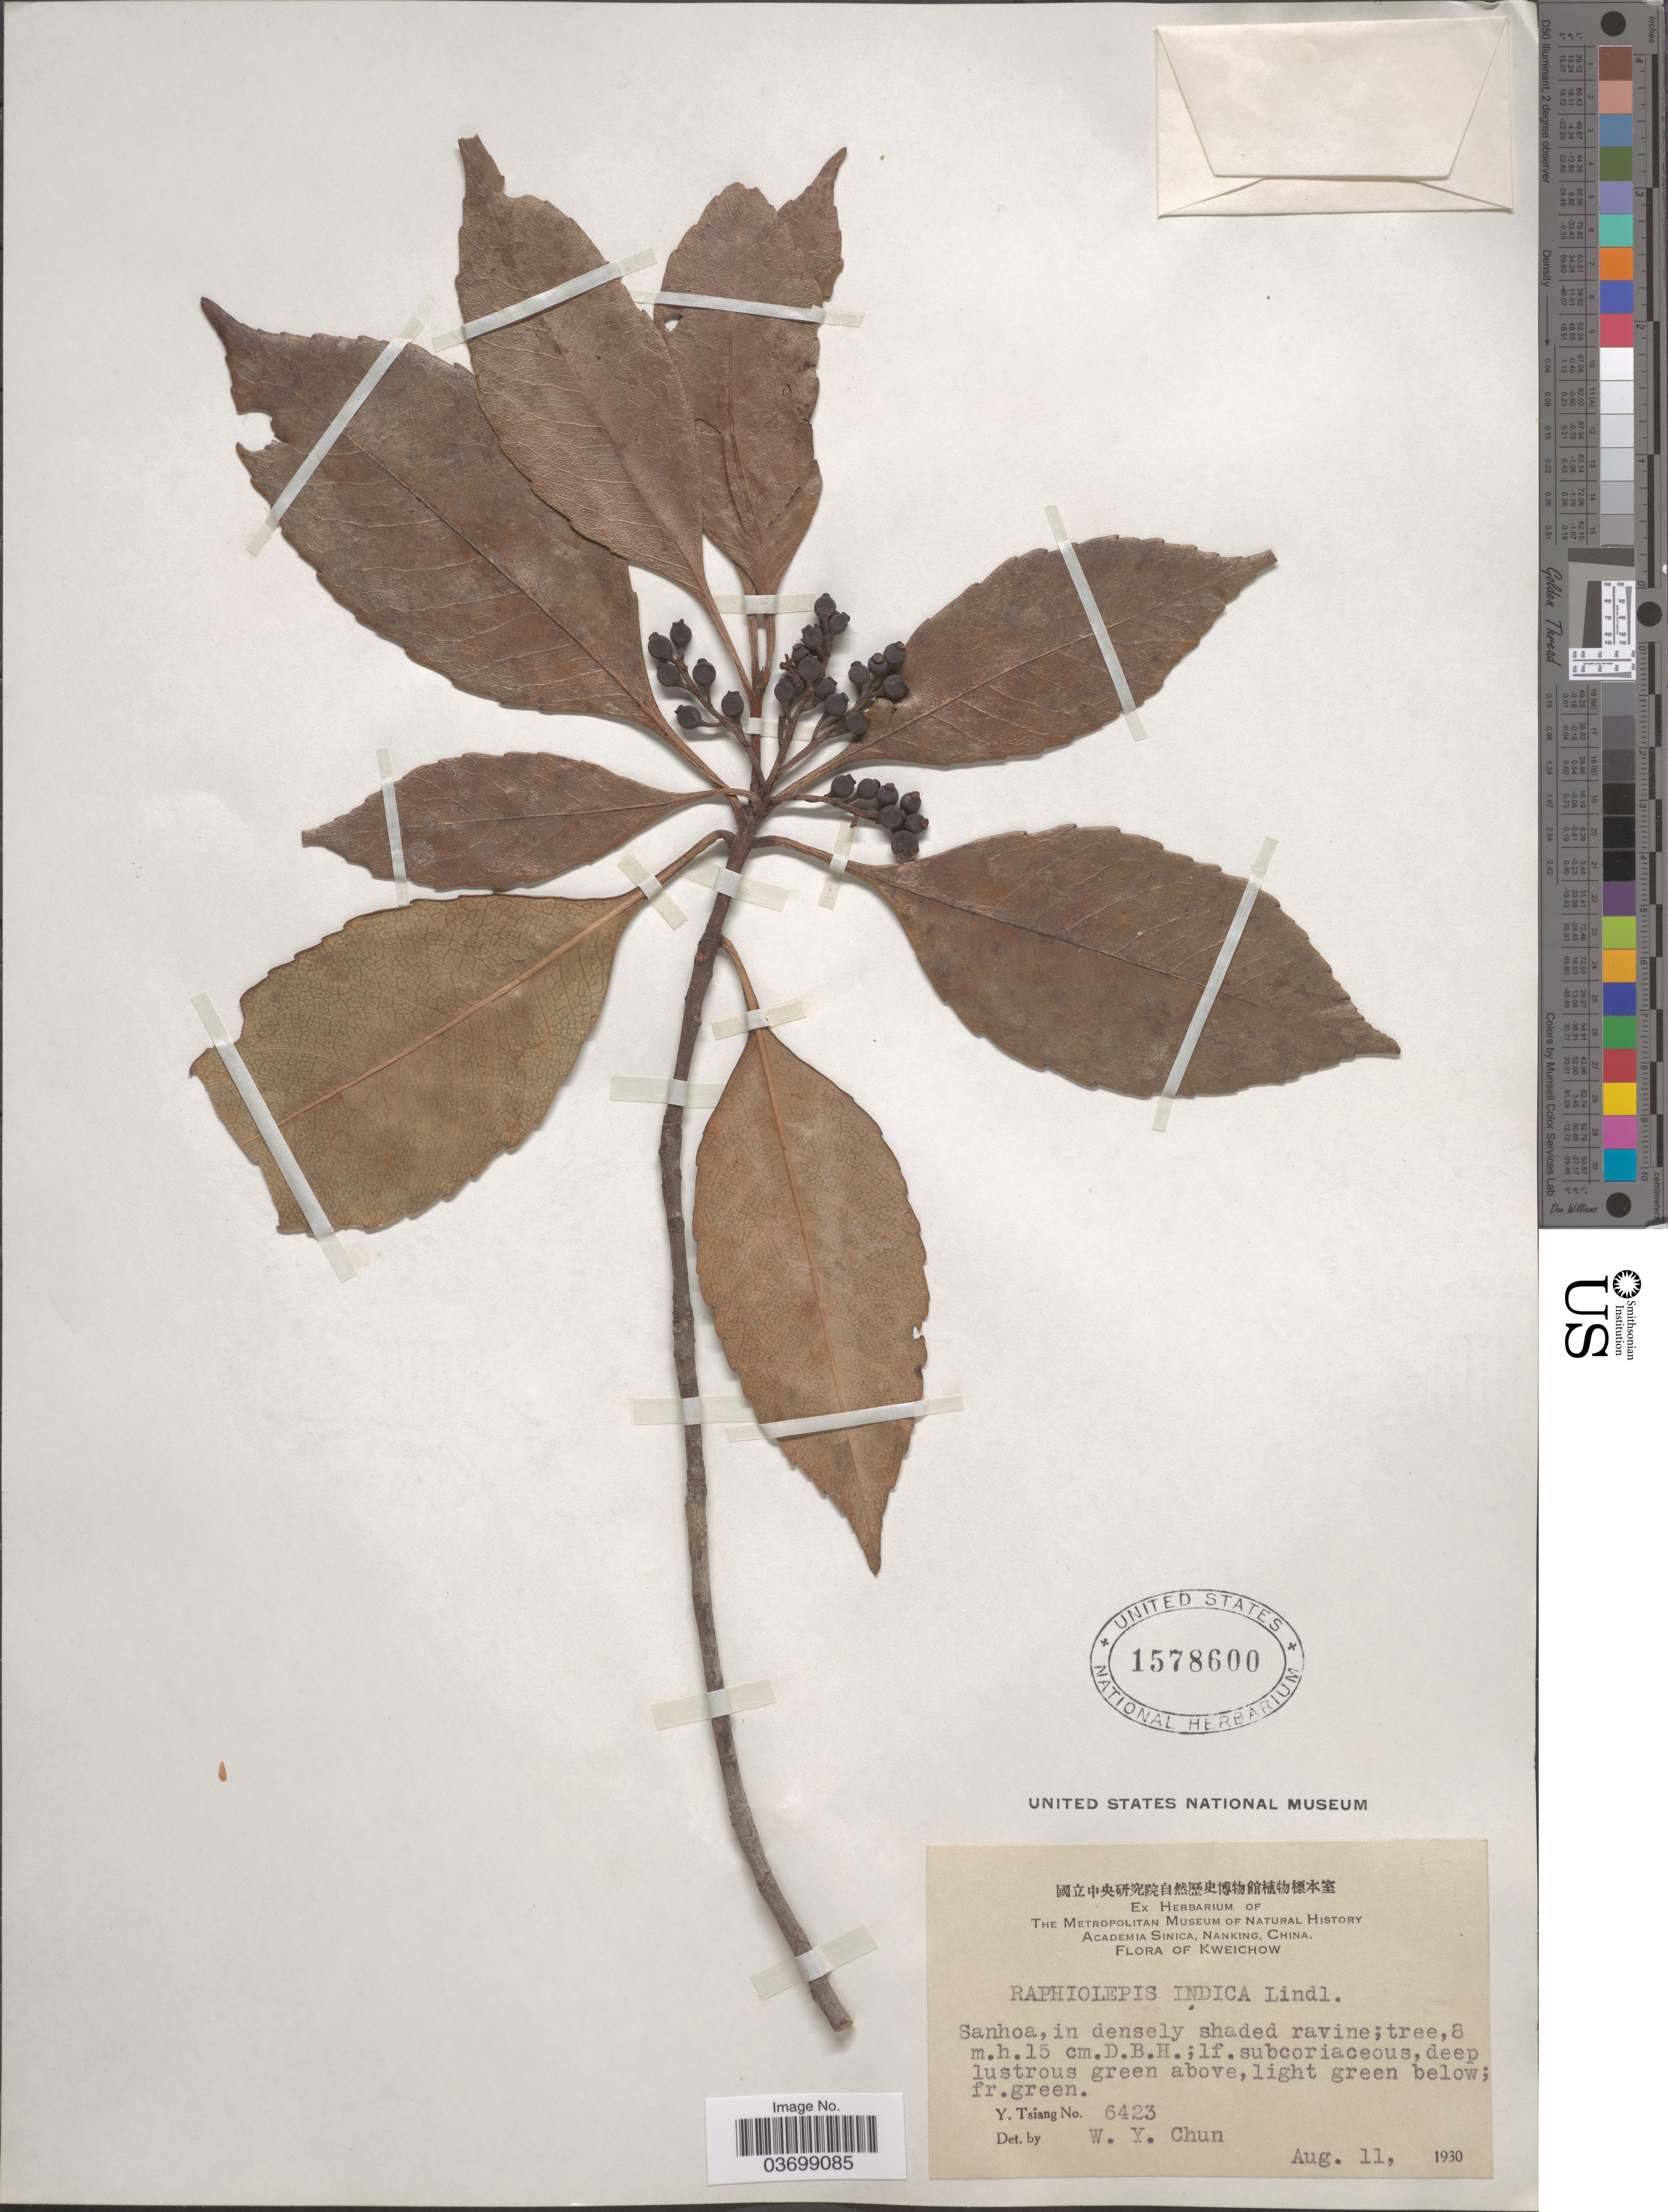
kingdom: Plantae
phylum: Tracheophyta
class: Magnoliopsida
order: Rosales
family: Rosaceae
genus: Rhaphiolepis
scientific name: Rhaphiolepis indica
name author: (L.) Lindl.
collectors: Y. Tsiang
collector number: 6423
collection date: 1930-08-11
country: China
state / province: Guizhou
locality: Kweichow.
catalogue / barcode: US 1578600